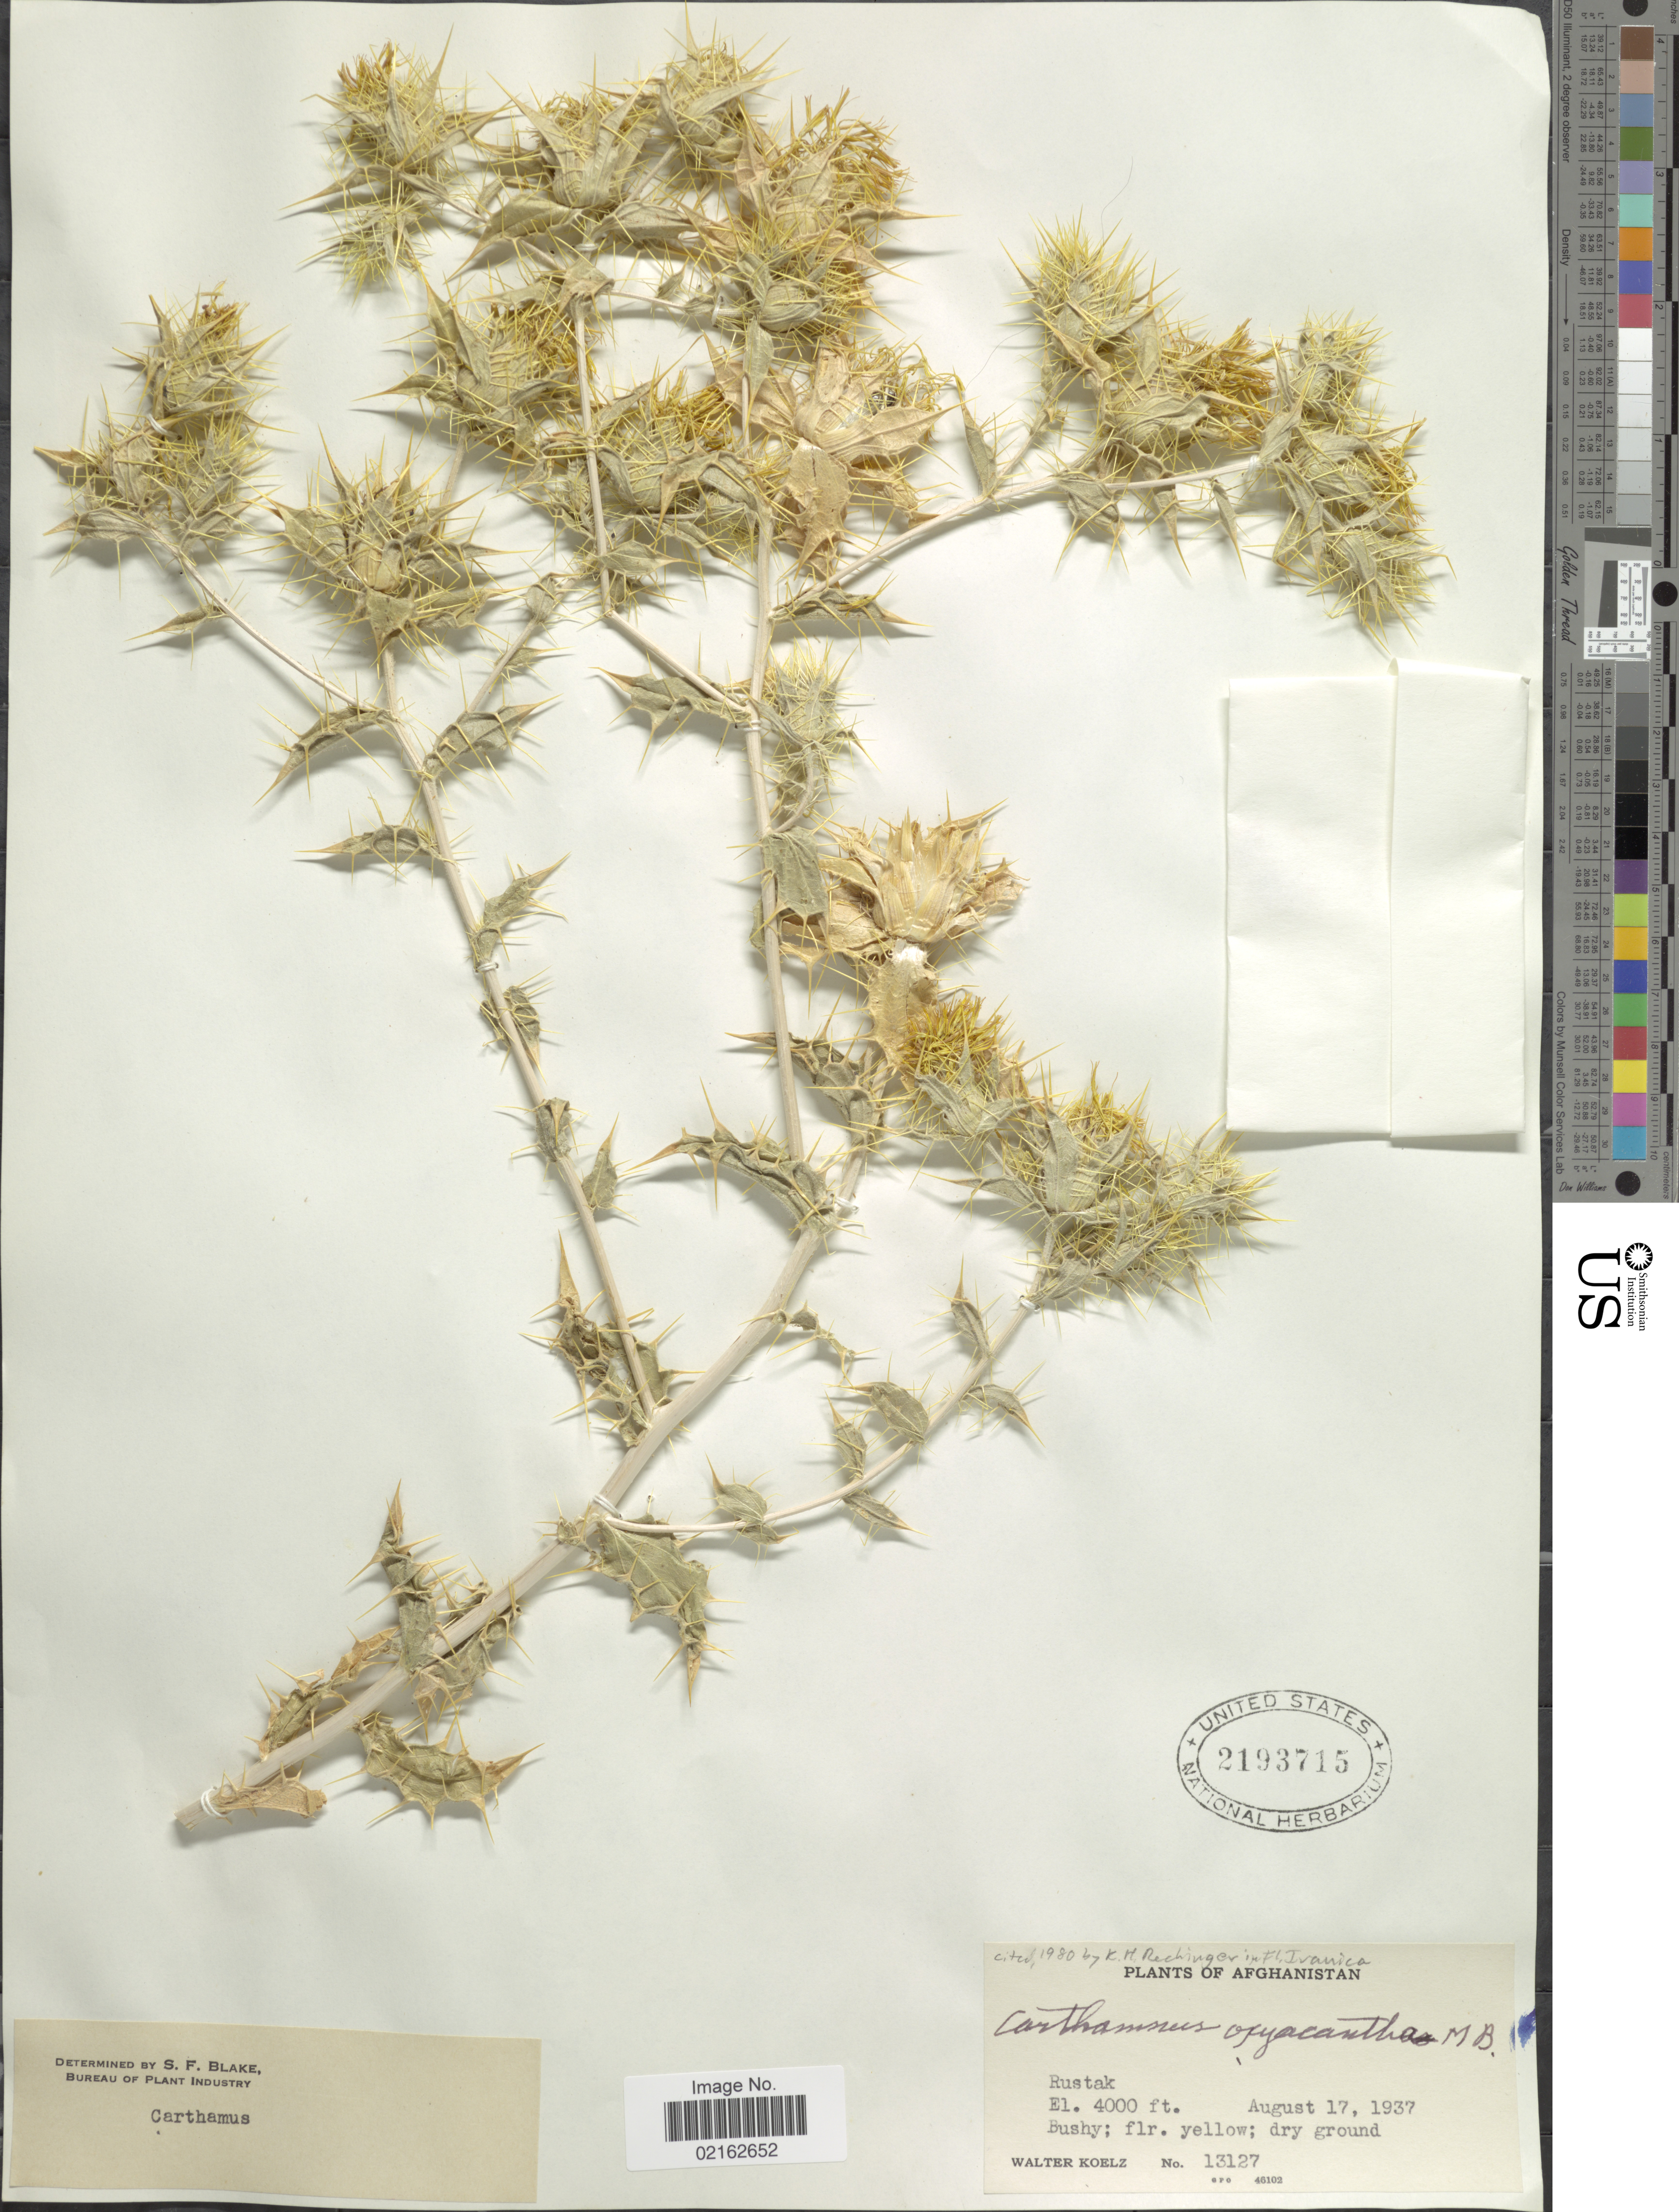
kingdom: Plantae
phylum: Tracheophyta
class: Magnoliopsida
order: Asterales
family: Asteraceae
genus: Carthamus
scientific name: Carthamus oxyacantha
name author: M. Bieb.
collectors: W. N. Koelz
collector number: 13127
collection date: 1937-08-17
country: Afghanistan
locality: Rustak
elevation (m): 1219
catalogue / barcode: US 2193715